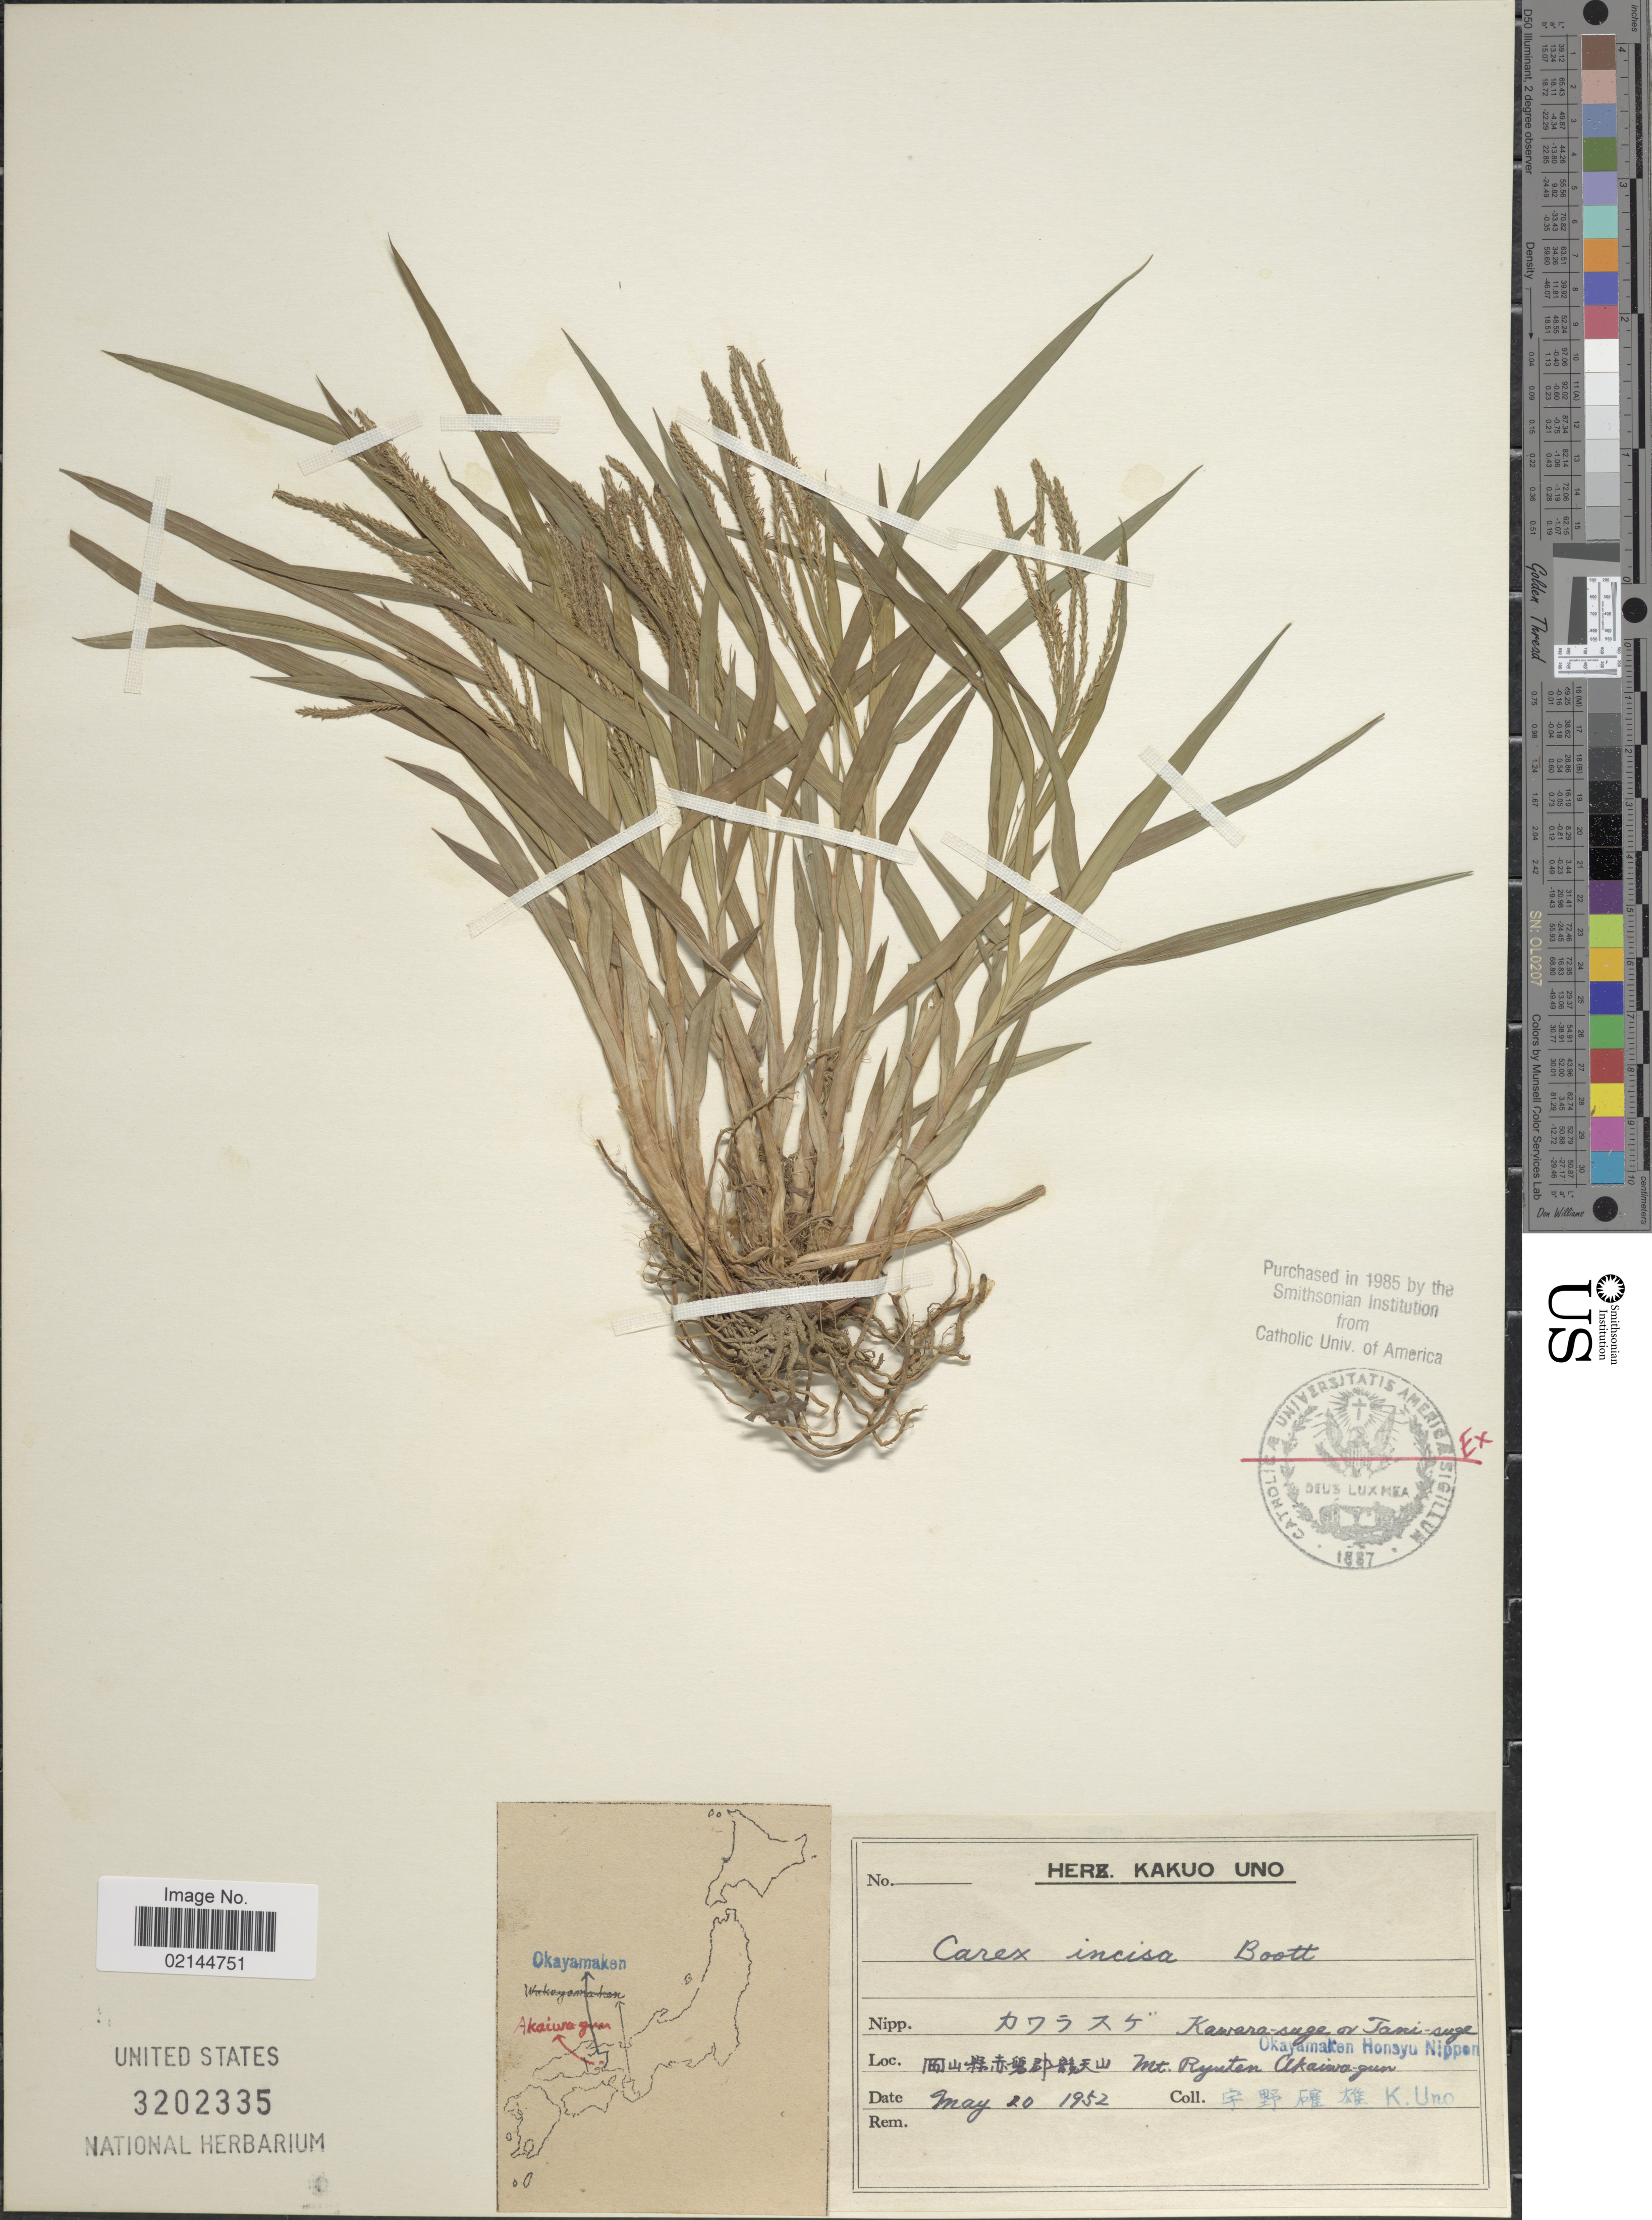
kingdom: Plantae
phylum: Tracheophyta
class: Liliopsida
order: Poales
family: Cyperaceae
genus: Carex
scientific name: Carex incisa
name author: Boott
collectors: K. Uno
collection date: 1952-05-20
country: Japan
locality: Mt. Ryuten, Akaiwa-gun, Okayamaken, Honsyu, Nippon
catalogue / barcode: US 3202335